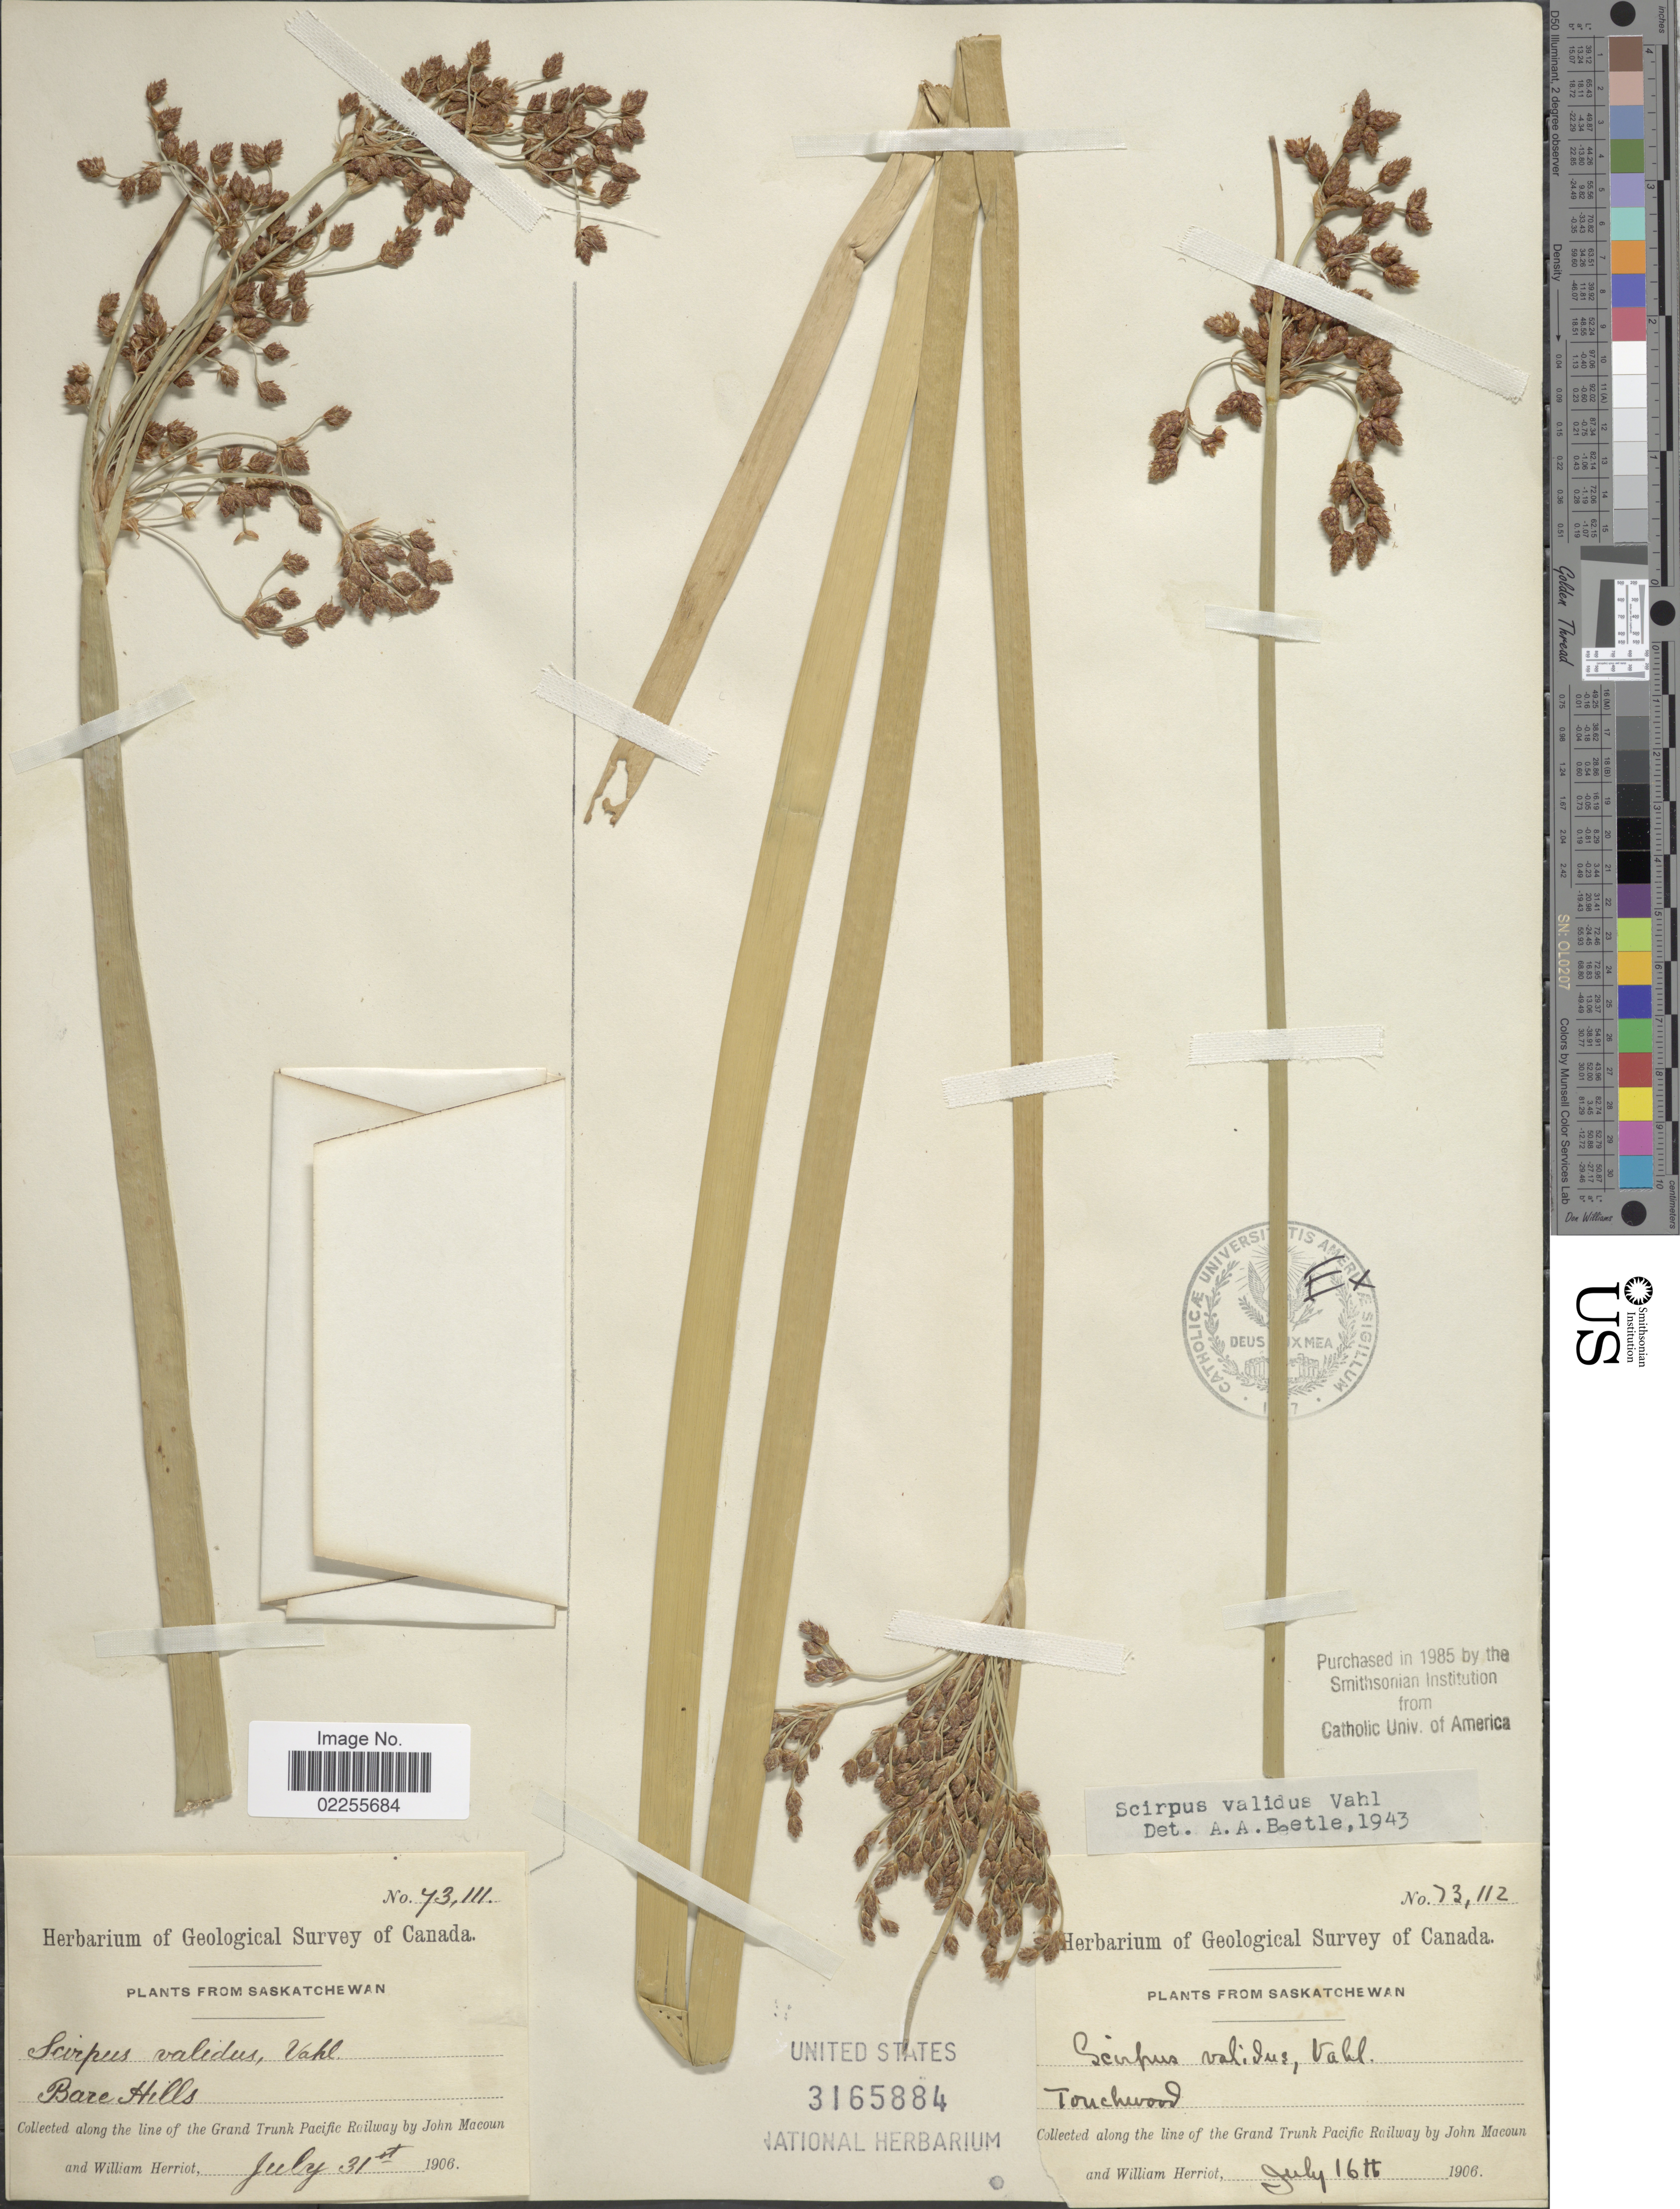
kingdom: Plantae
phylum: Tracheophyta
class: Liliopsida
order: Poales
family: Cyperaceae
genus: Schoenoplectus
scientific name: Schoenoplectus tabernaemontani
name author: (C.C. Gmel.) Palla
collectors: J. Macoun & W. Herriot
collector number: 73111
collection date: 1906-07-31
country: Canada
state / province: Saskatchewan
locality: Bare hills, along the line of the Grand Trunk Pacific Railway.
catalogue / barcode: US 3165884-2